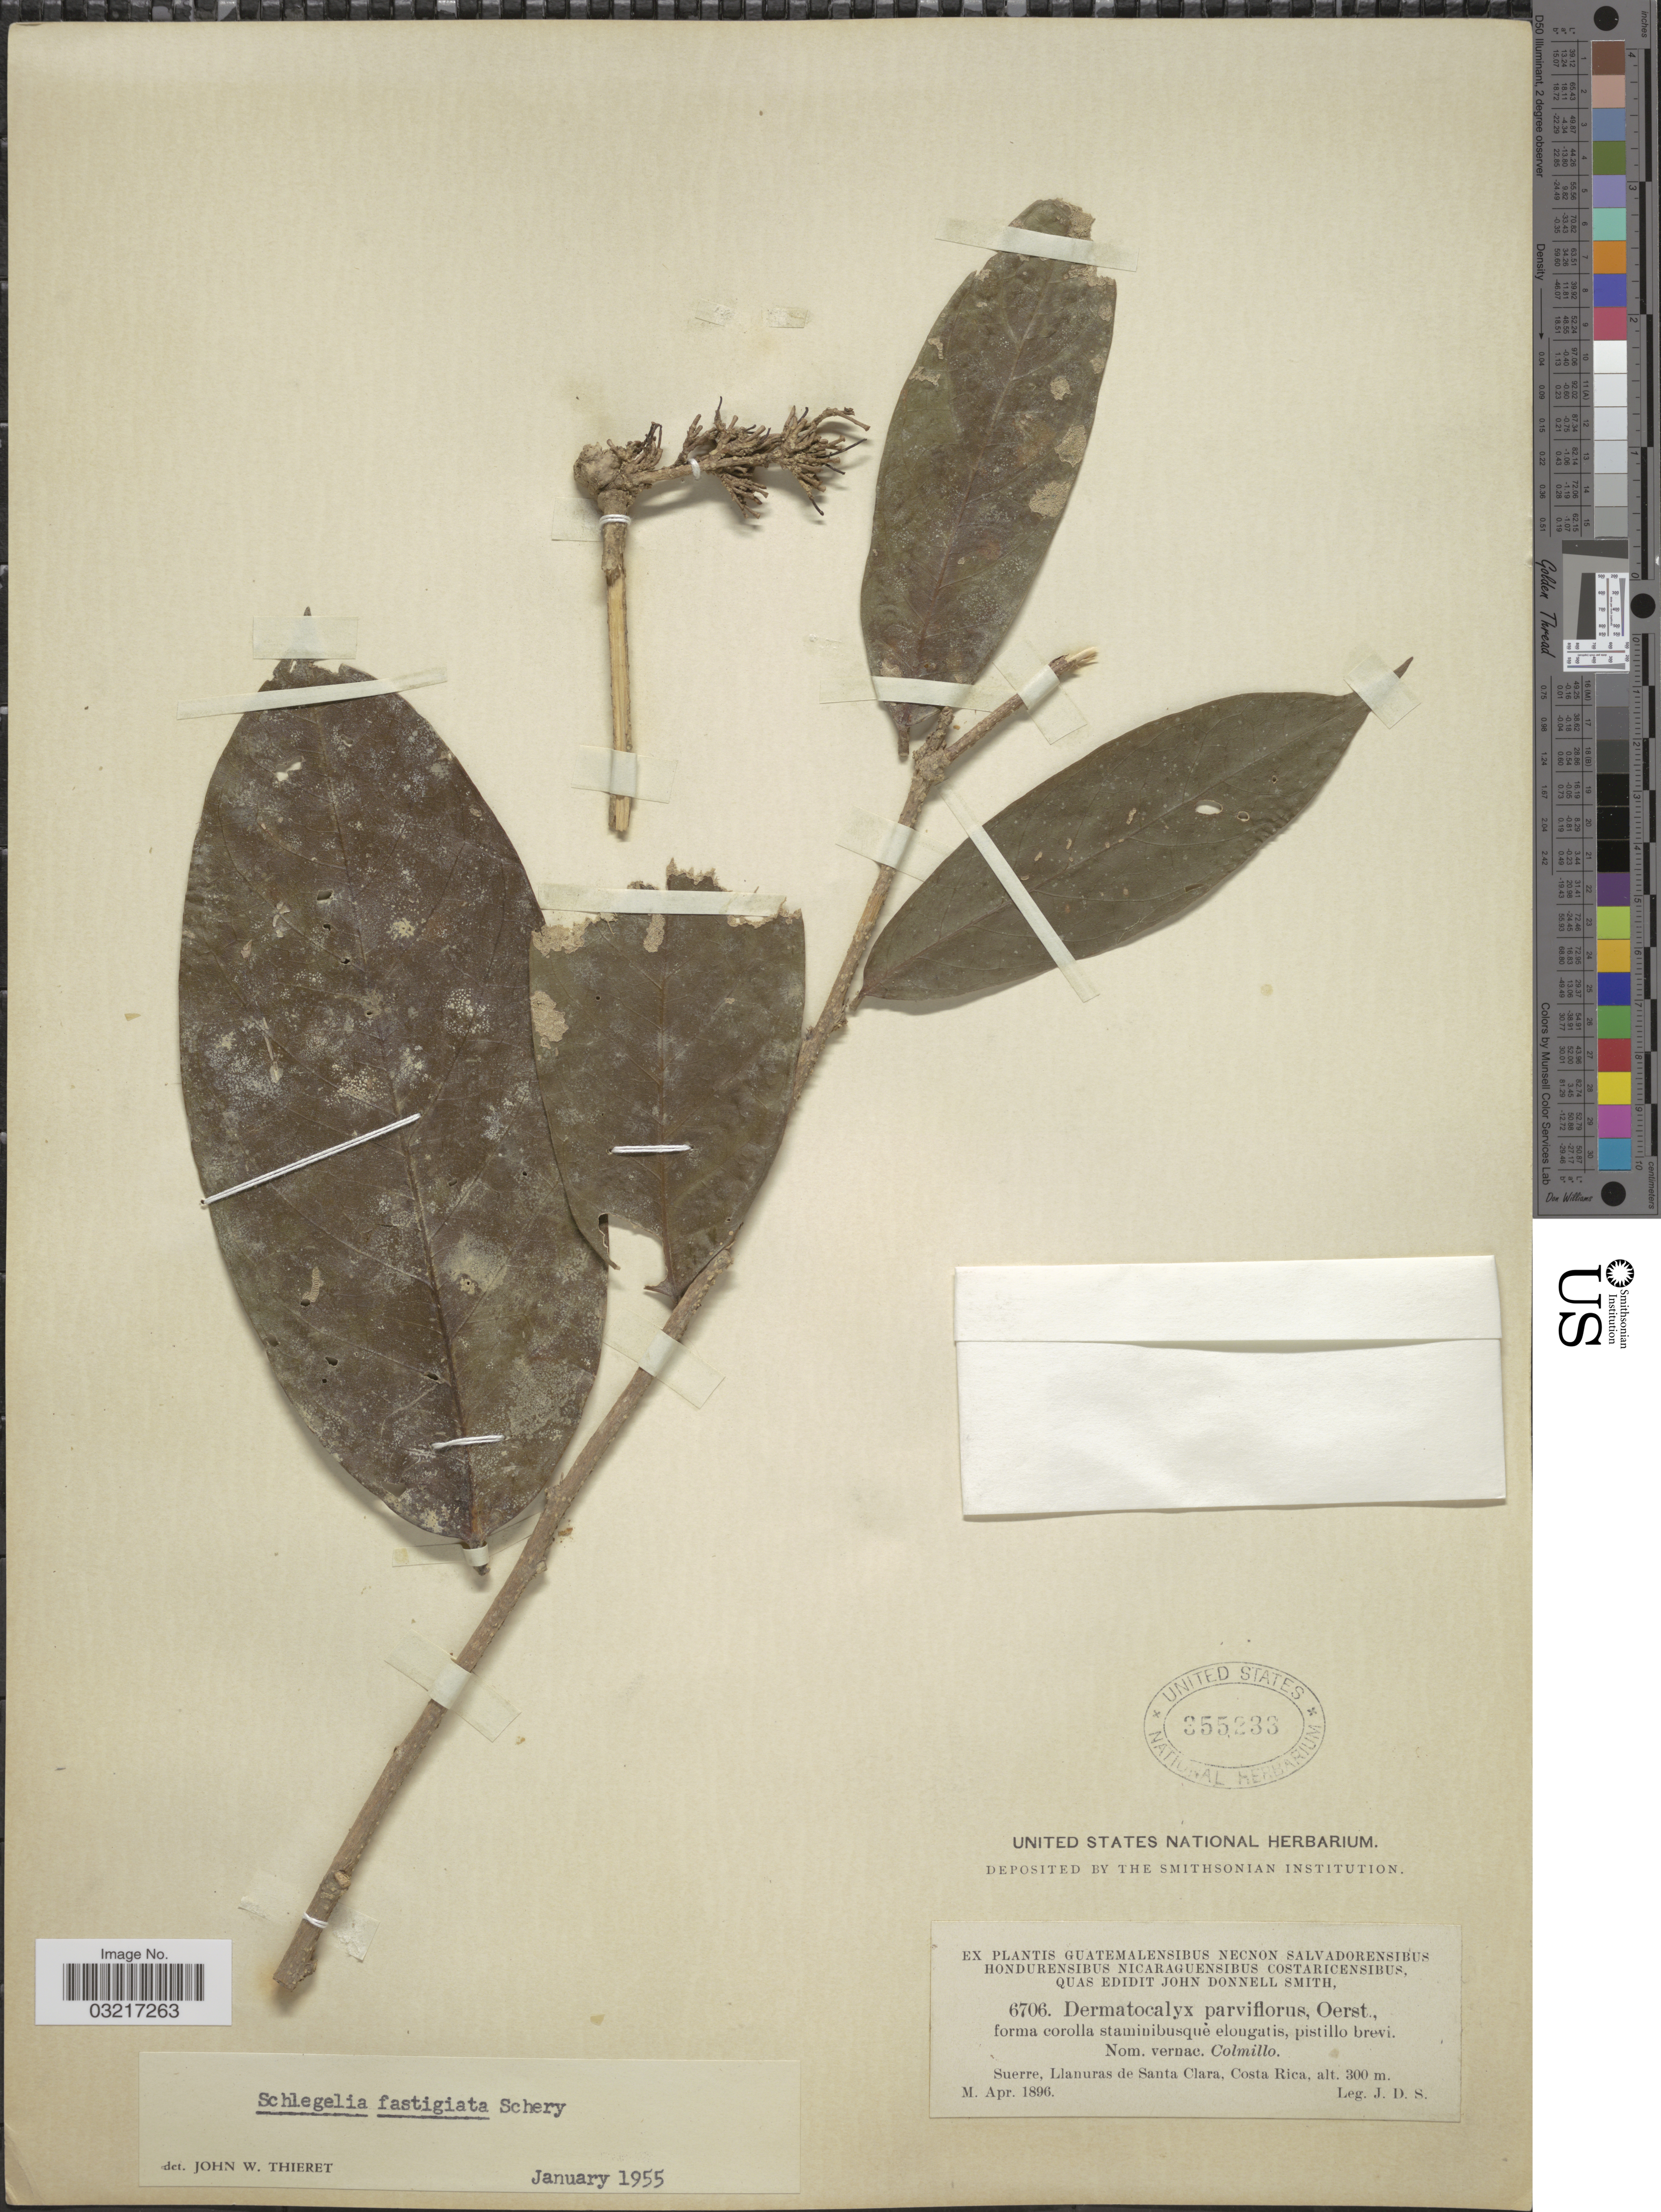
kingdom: Plantae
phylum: Tracheophyta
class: Magnoliopsida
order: Lamiales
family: Schlegeliaceae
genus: Schlegelia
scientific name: Schlegelia fastigiata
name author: Schery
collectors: J. Donnell Smith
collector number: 6706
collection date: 1896-04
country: Costa Rica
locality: Suerre, Llanuras de Santa Clara.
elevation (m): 300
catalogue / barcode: US 355233